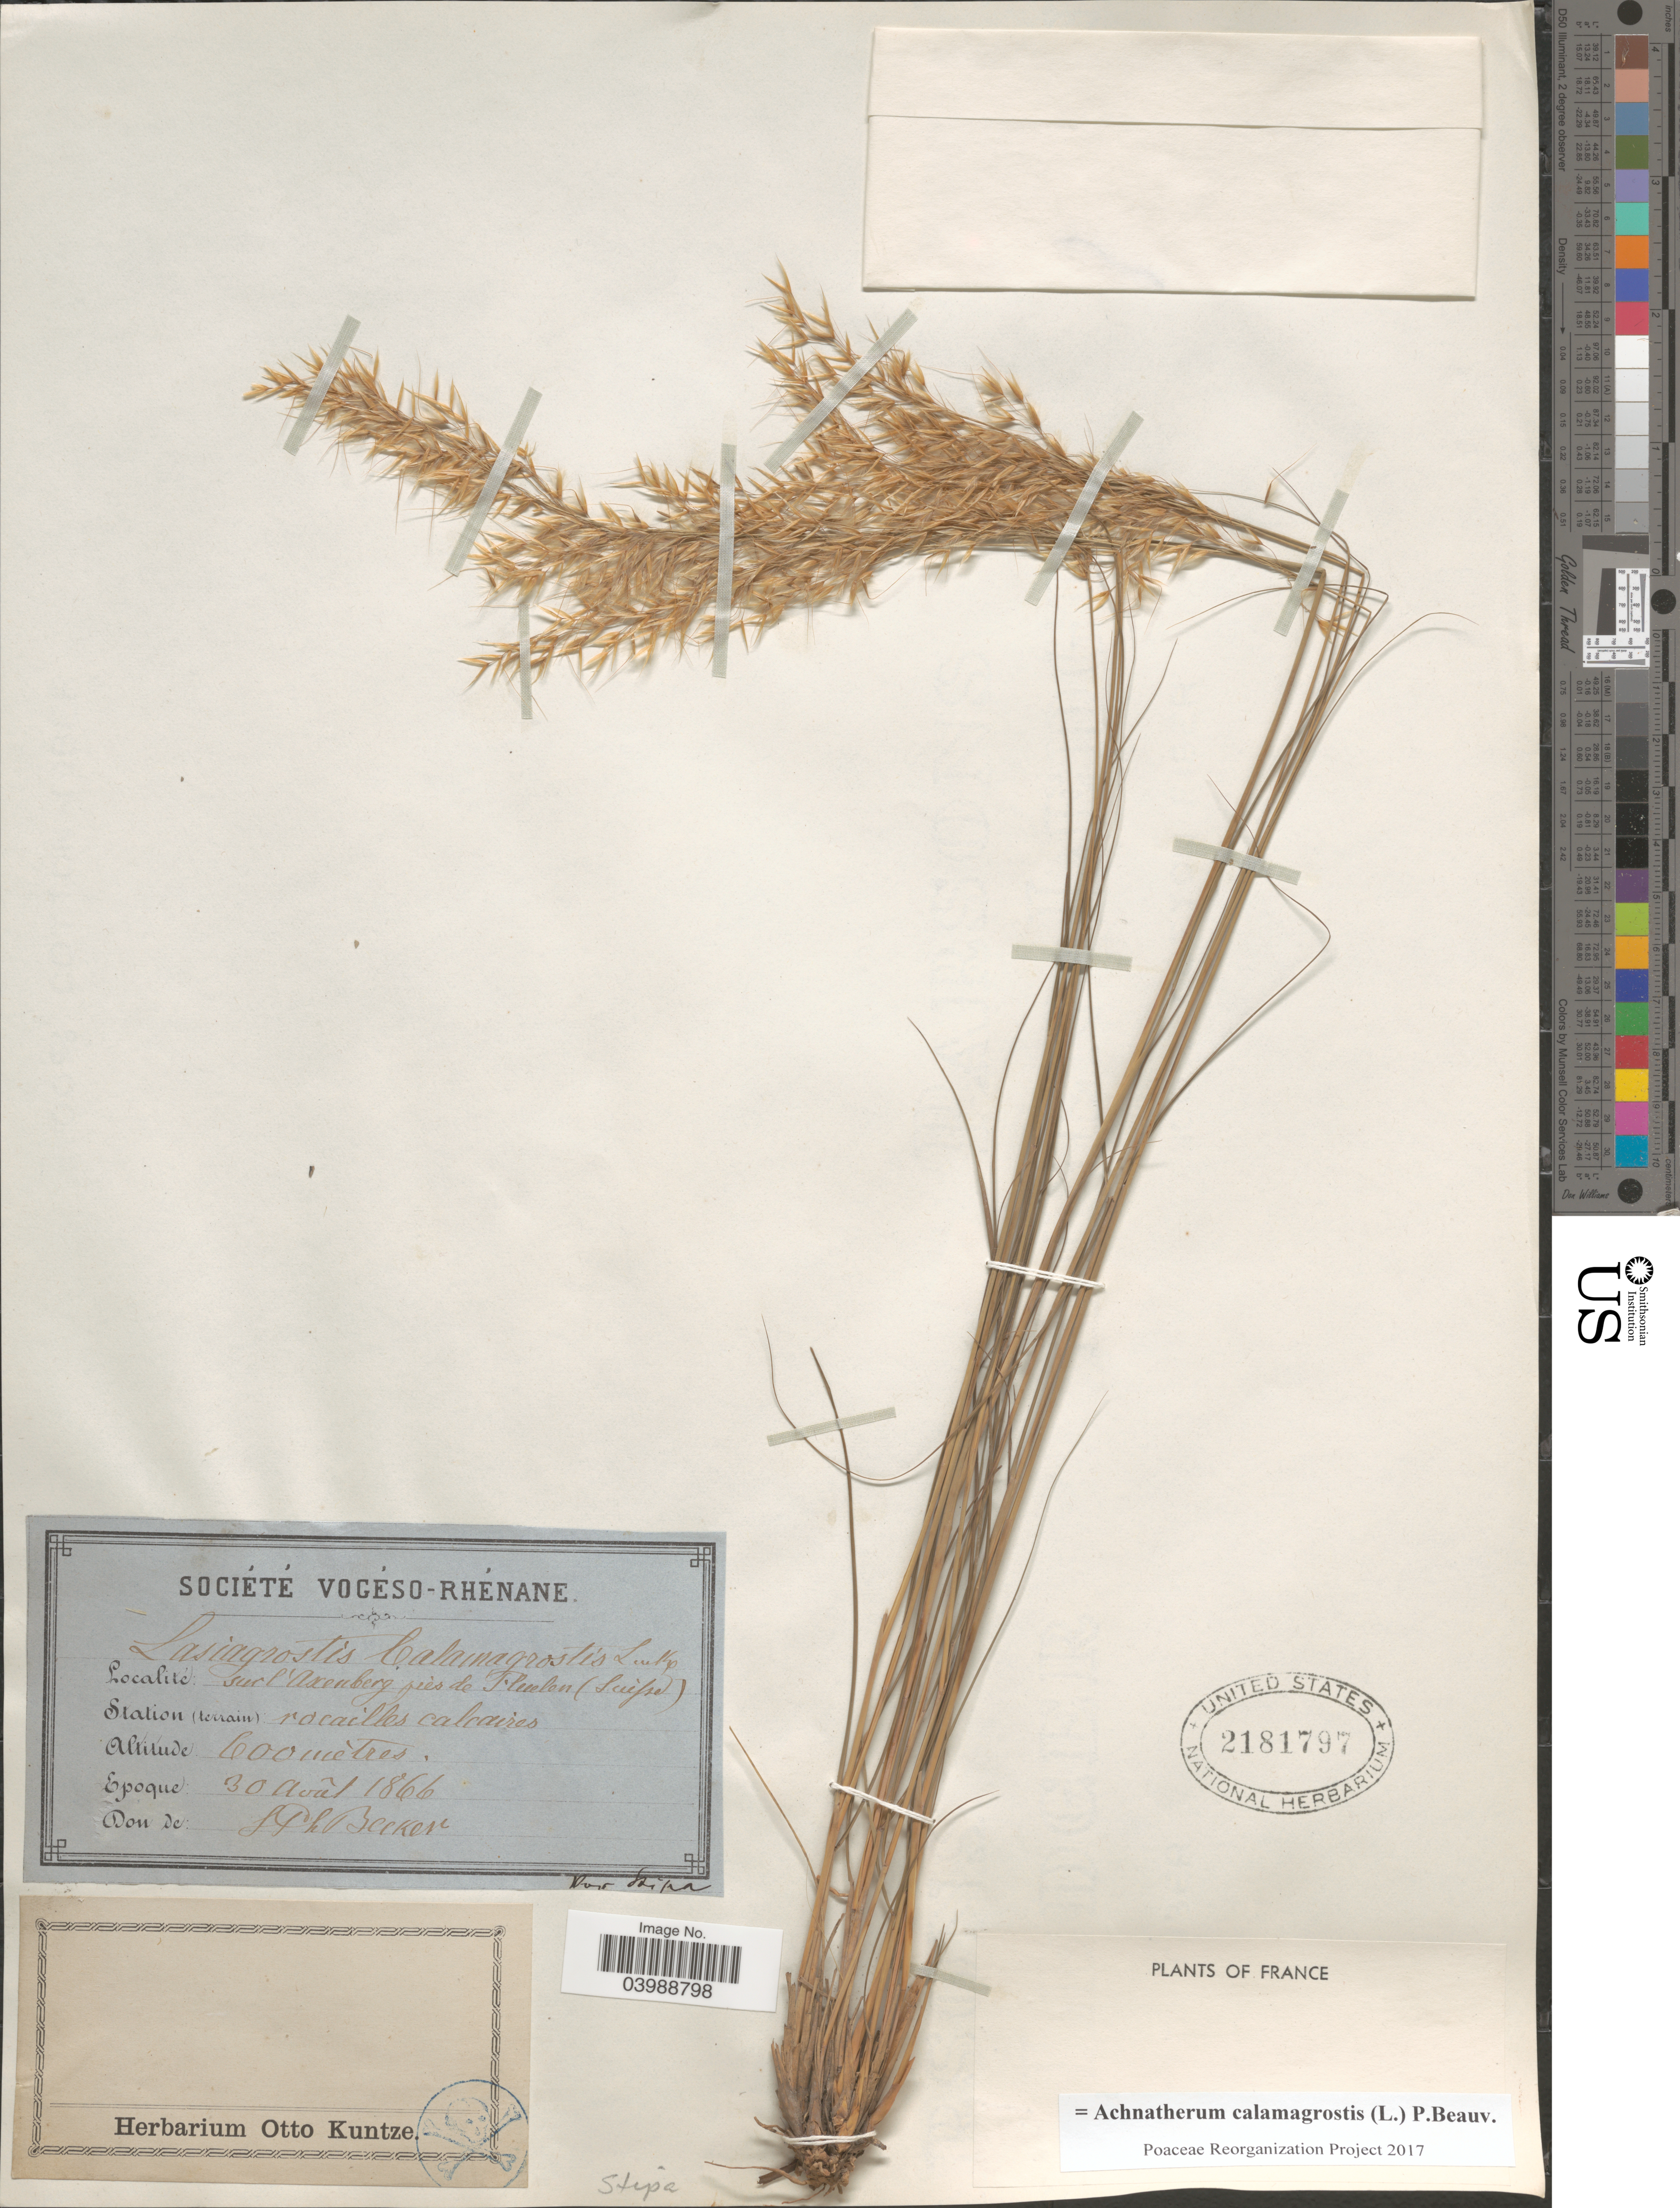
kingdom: Plantae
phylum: Tracheophyta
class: Liliopsida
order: Poales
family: Poaceae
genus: Achnatherum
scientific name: Achnatherum calamagrostis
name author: (L.) P. Beauv.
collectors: S. Becker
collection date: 1866-08-30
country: Switzerland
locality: Sur l'Axenberge prés de Fluelen (Suisse). Station (terrain) rocailles calcaires.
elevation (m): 600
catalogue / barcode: US 2181797